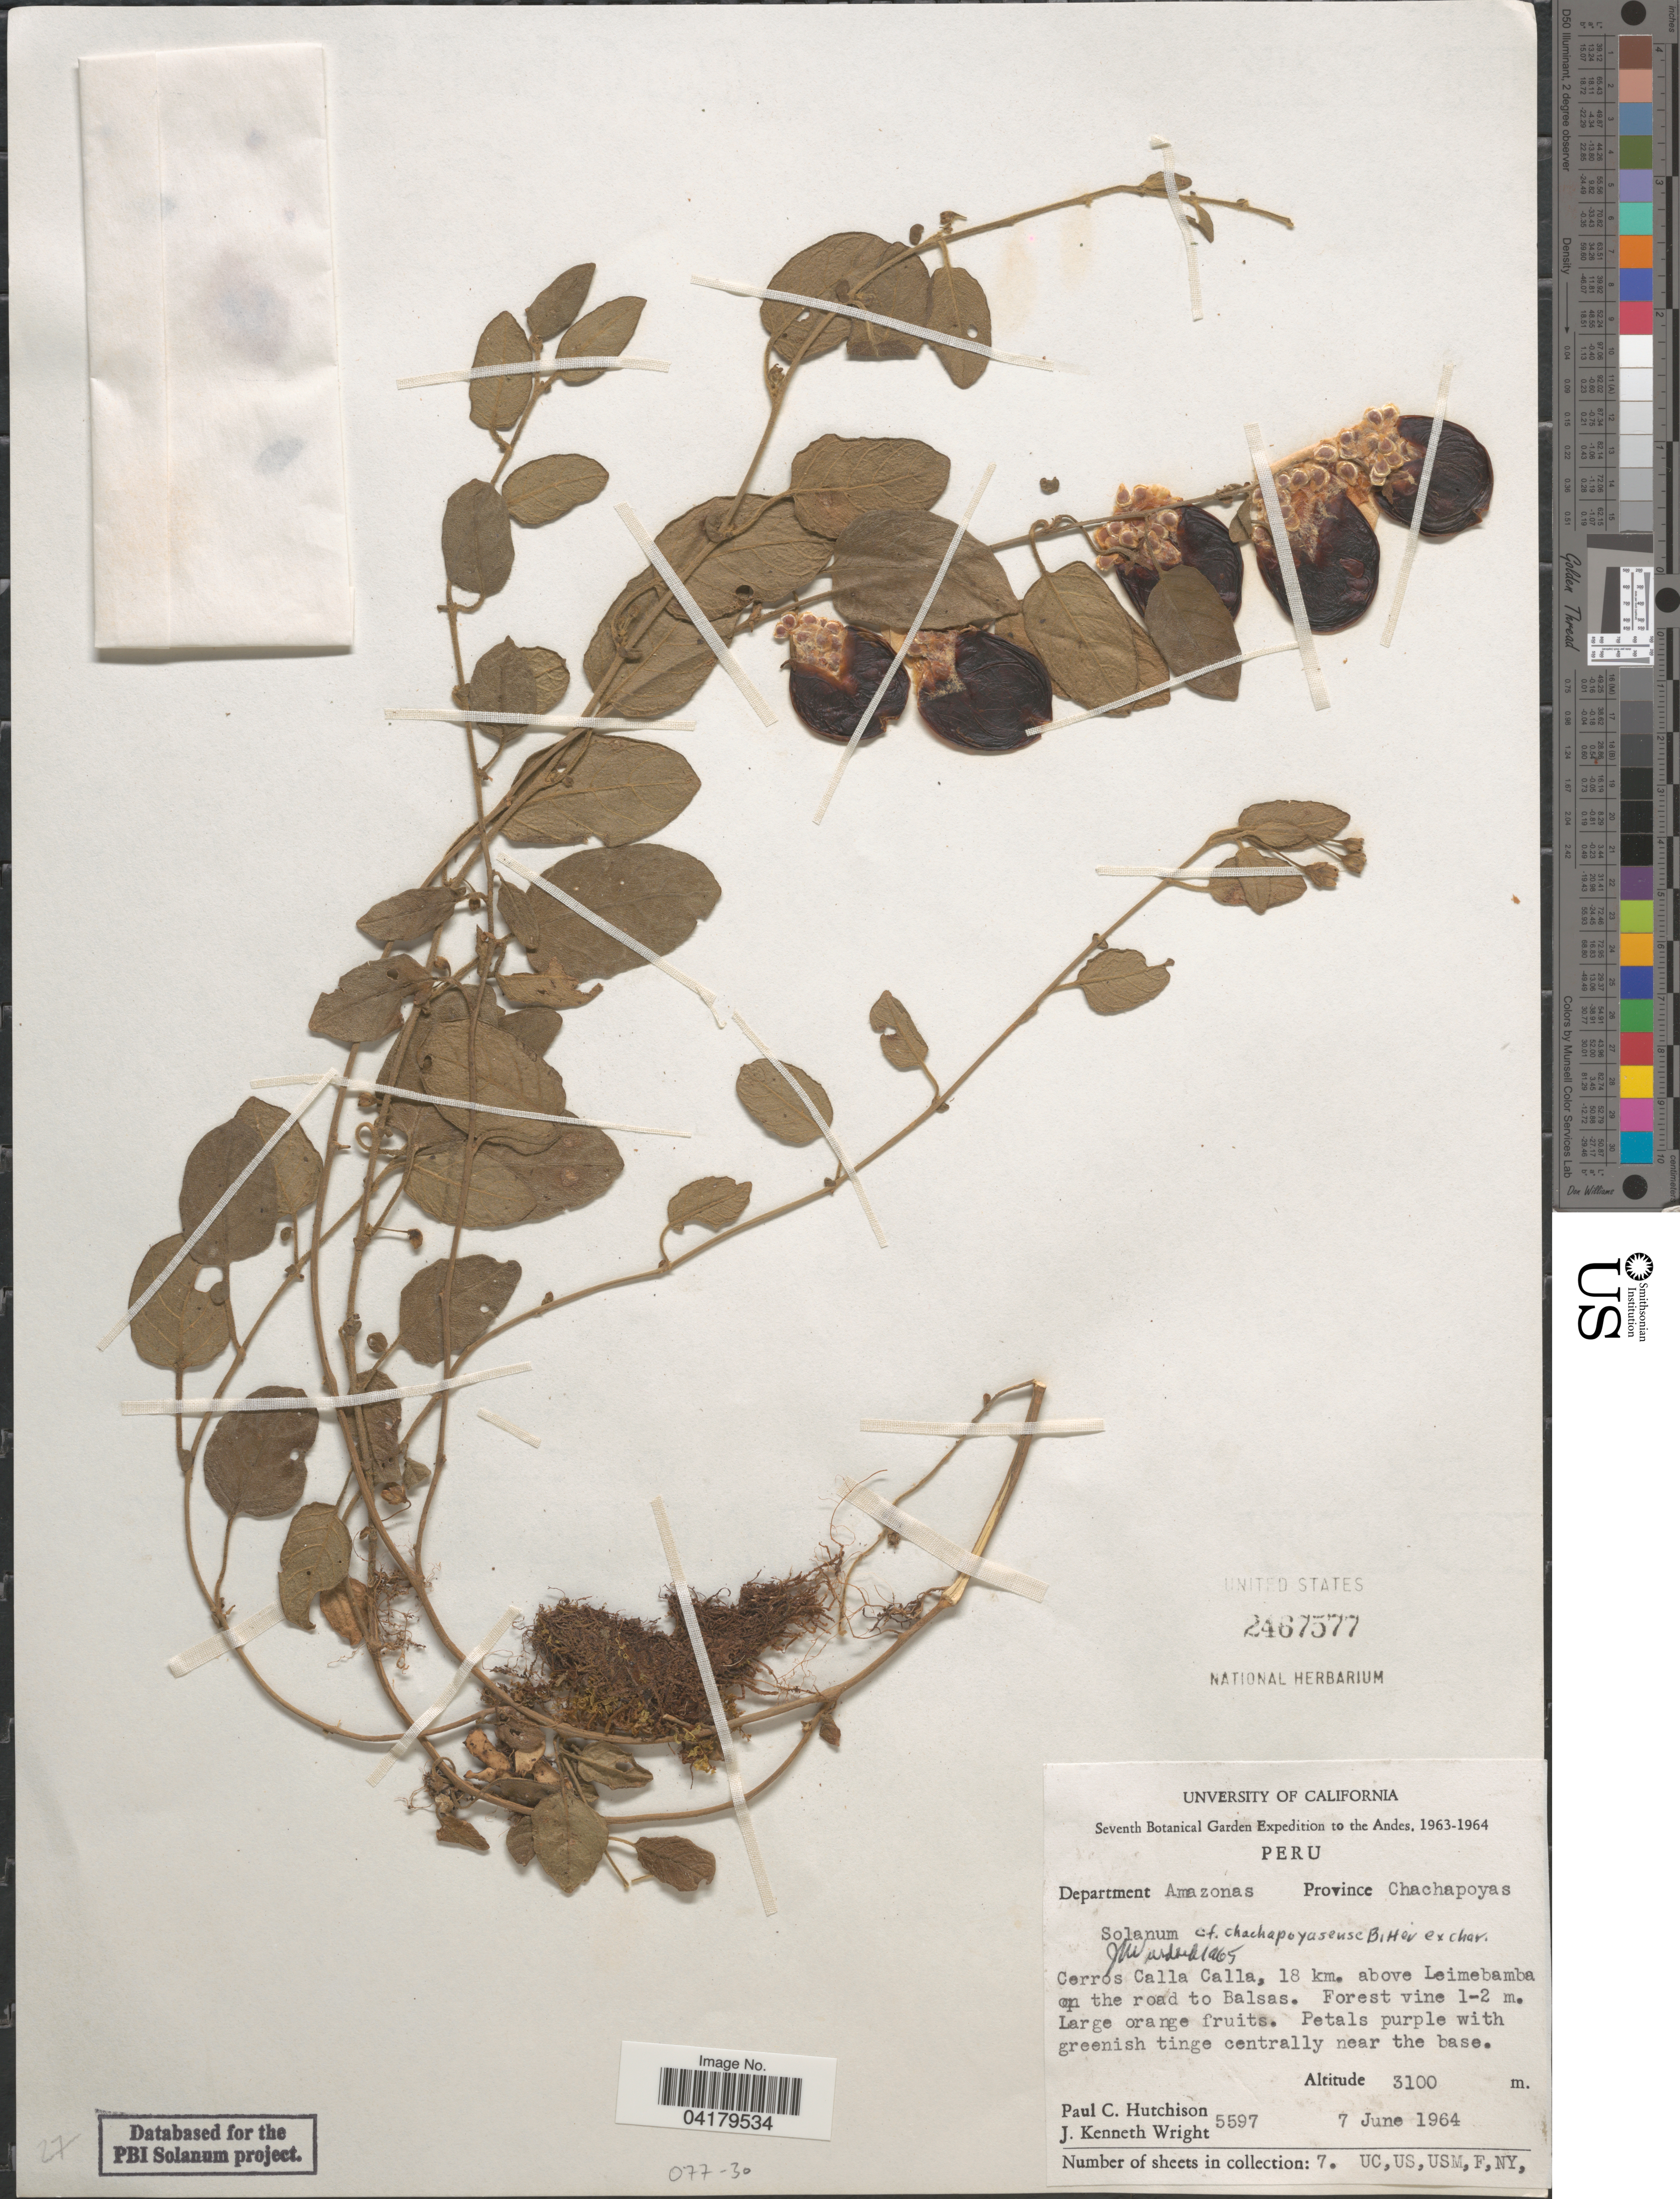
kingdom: Plantae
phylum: Tracheophyta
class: Magnoliopsida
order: Solanales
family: Solanaceae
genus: Solanum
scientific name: Solanum chachapoyasense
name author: Bitter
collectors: P. C. Hutchison & J. K. Wright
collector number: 5597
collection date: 1964-06-07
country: Peru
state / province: Amazonas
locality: Seventh Botanical Garden Expedition to the Andes, 1963-1964. Cerros Calla Calla, 18 km. above Leimebamba on the road to Balsas.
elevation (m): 3100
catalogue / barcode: US 2467577